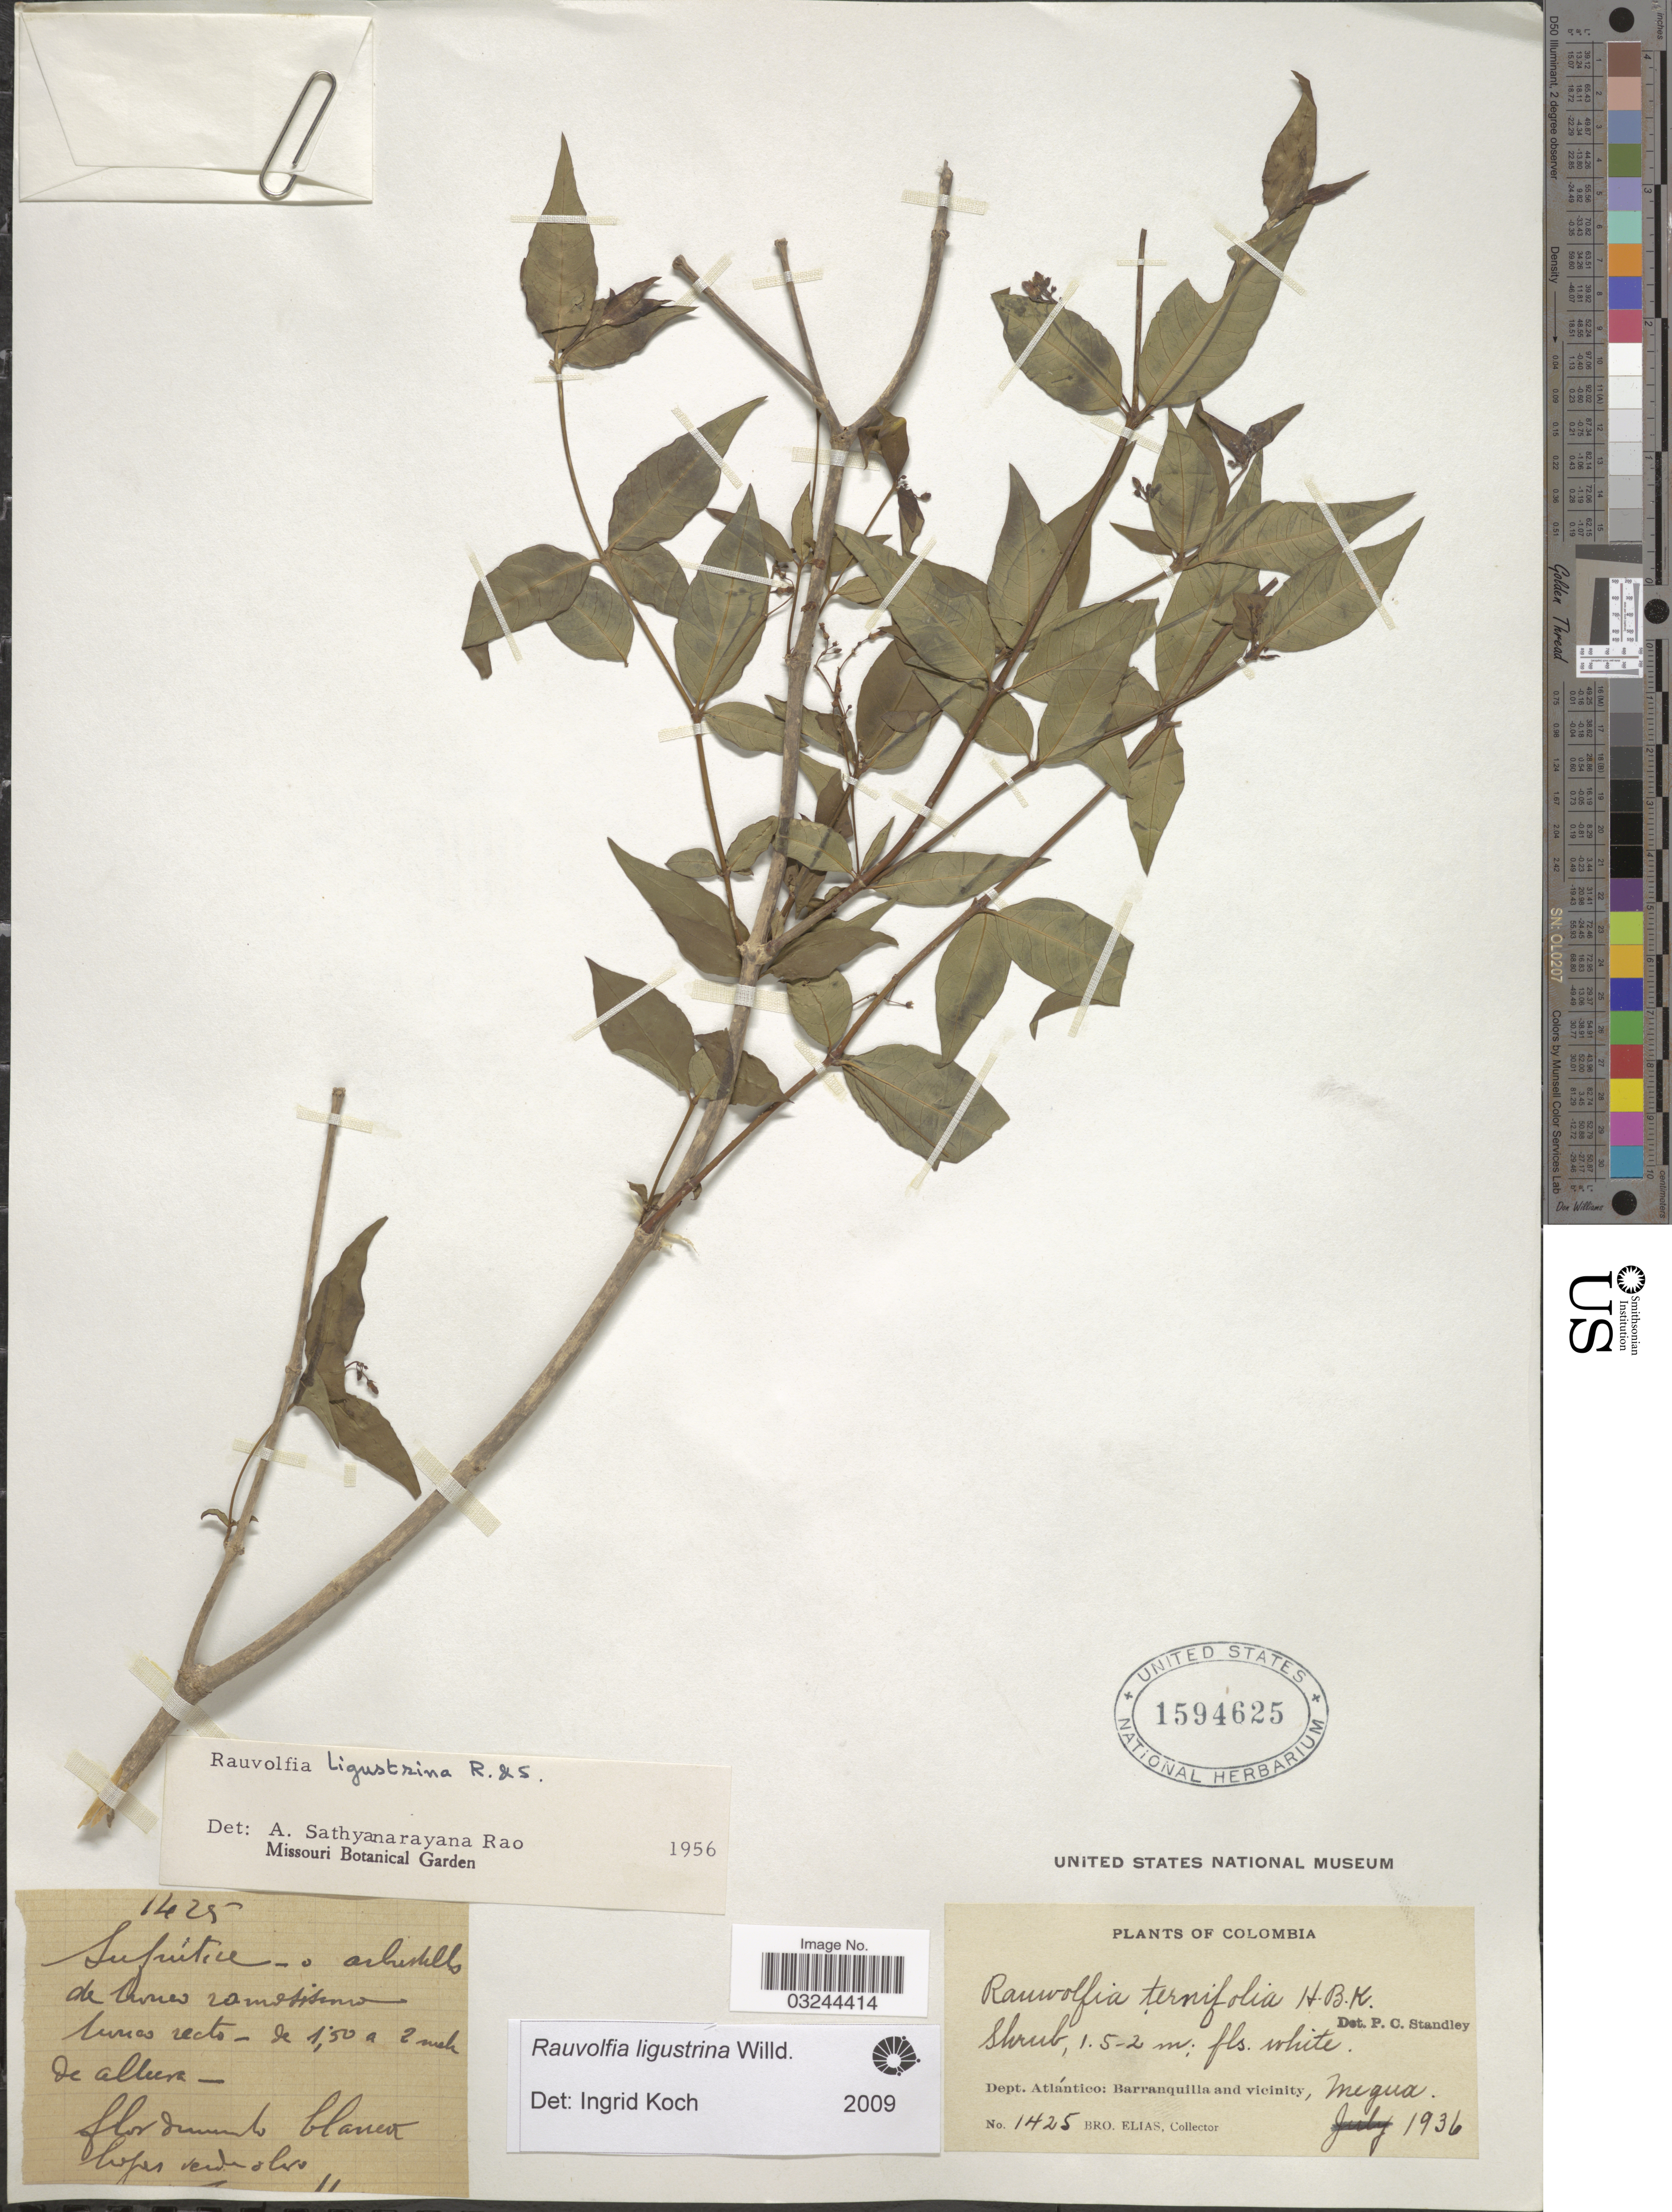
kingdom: Plantae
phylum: Tracheophyta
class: Magnoliopsida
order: Gentianales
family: Apocynaceae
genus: Rauvolfia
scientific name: Rauvolfia ligustrina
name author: Willd. ex Roem. & Schult.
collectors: Bro. Elias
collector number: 1425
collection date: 1936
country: Colombia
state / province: Atlántico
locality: Dept. Atlántico: Barranquilla and vicinity, Megua.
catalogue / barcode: US 1594625